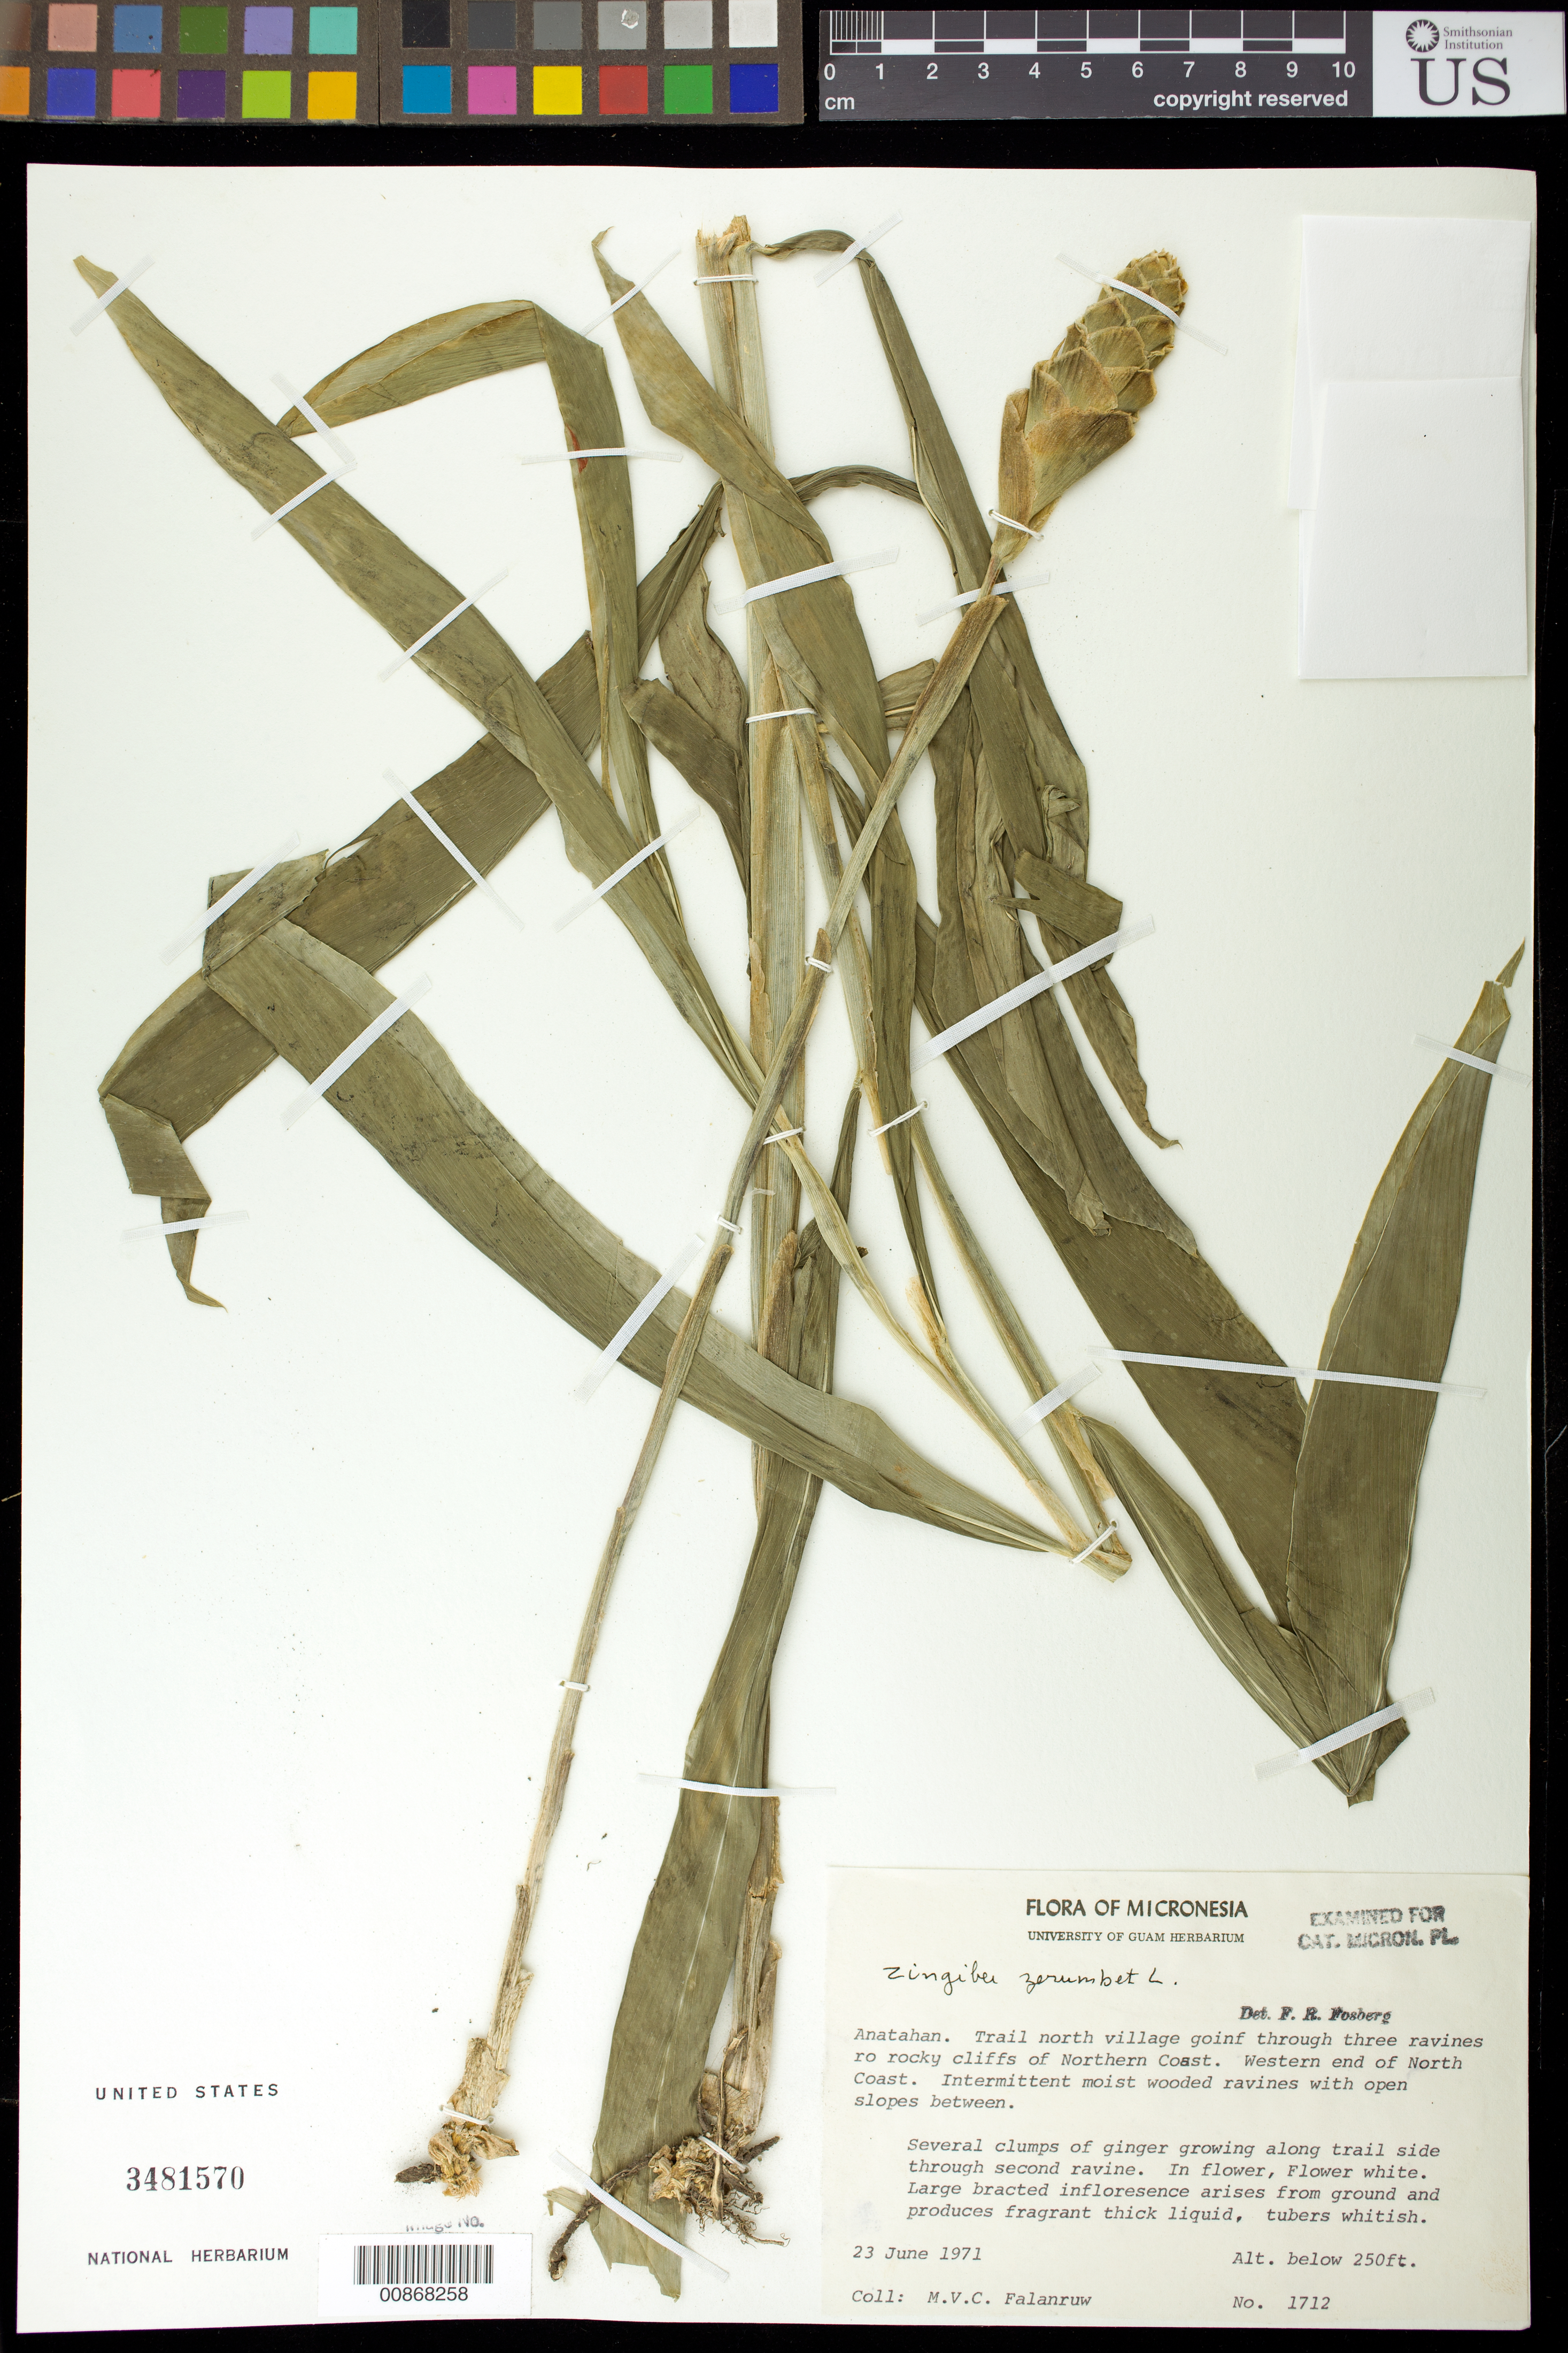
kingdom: Plantae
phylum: Tracheophyta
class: Liliopsida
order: Zingiberales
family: Zingiberaceae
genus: Zingiber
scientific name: Zingiber zerumbet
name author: (L.) Sm.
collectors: M. V. Falanruw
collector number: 1712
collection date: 1971-06-23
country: Northern Mariana Islands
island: Anatahan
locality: Trail north village going through three ravines to rocky cliffs of north coast, western end of north coast.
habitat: Internittent moist wooded ravines with open slopes between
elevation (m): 76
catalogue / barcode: US 3481570